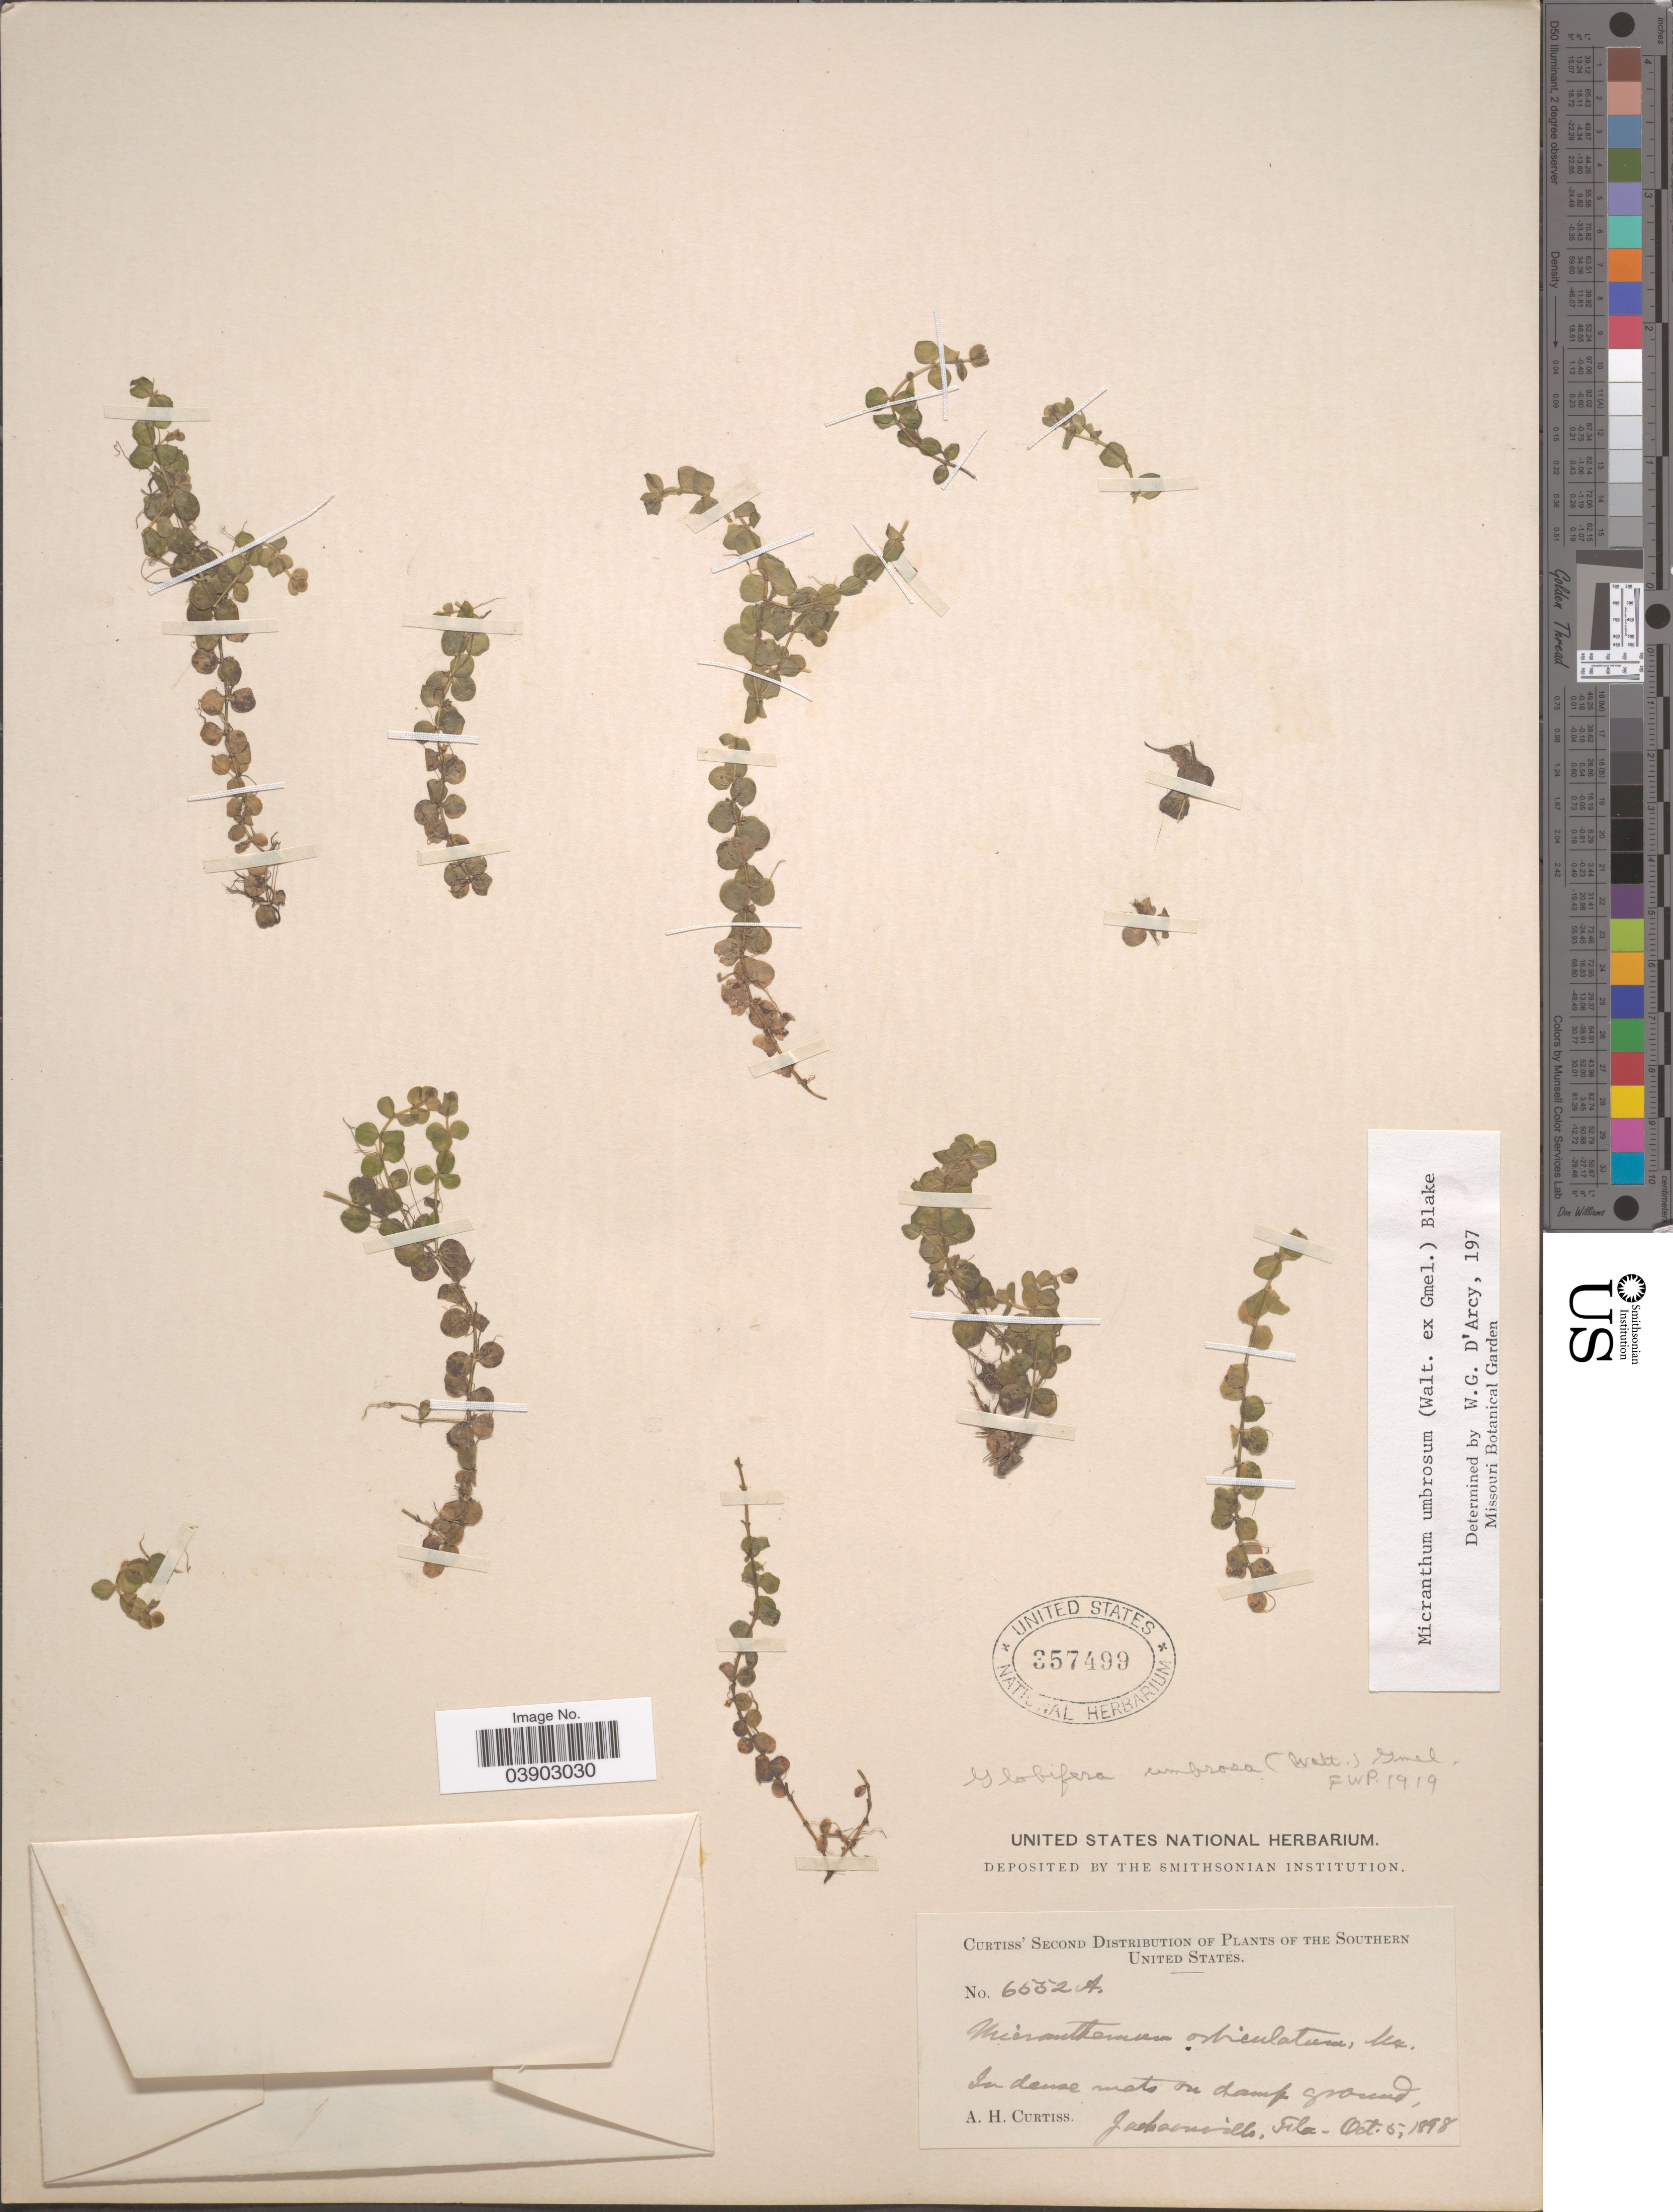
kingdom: Plantae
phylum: Tracheophyta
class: Magnoliopsida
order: Lamiales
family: Linderniaceae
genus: Micranthemum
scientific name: Micranthemum umbrosum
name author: (J.F. Gmel.) S.F. Blake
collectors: A. H. Curtiss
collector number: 6552A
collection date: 1898-10-05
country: United States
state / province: Florida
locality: The Southern United States. Jacksonville.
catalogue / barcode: US 357499